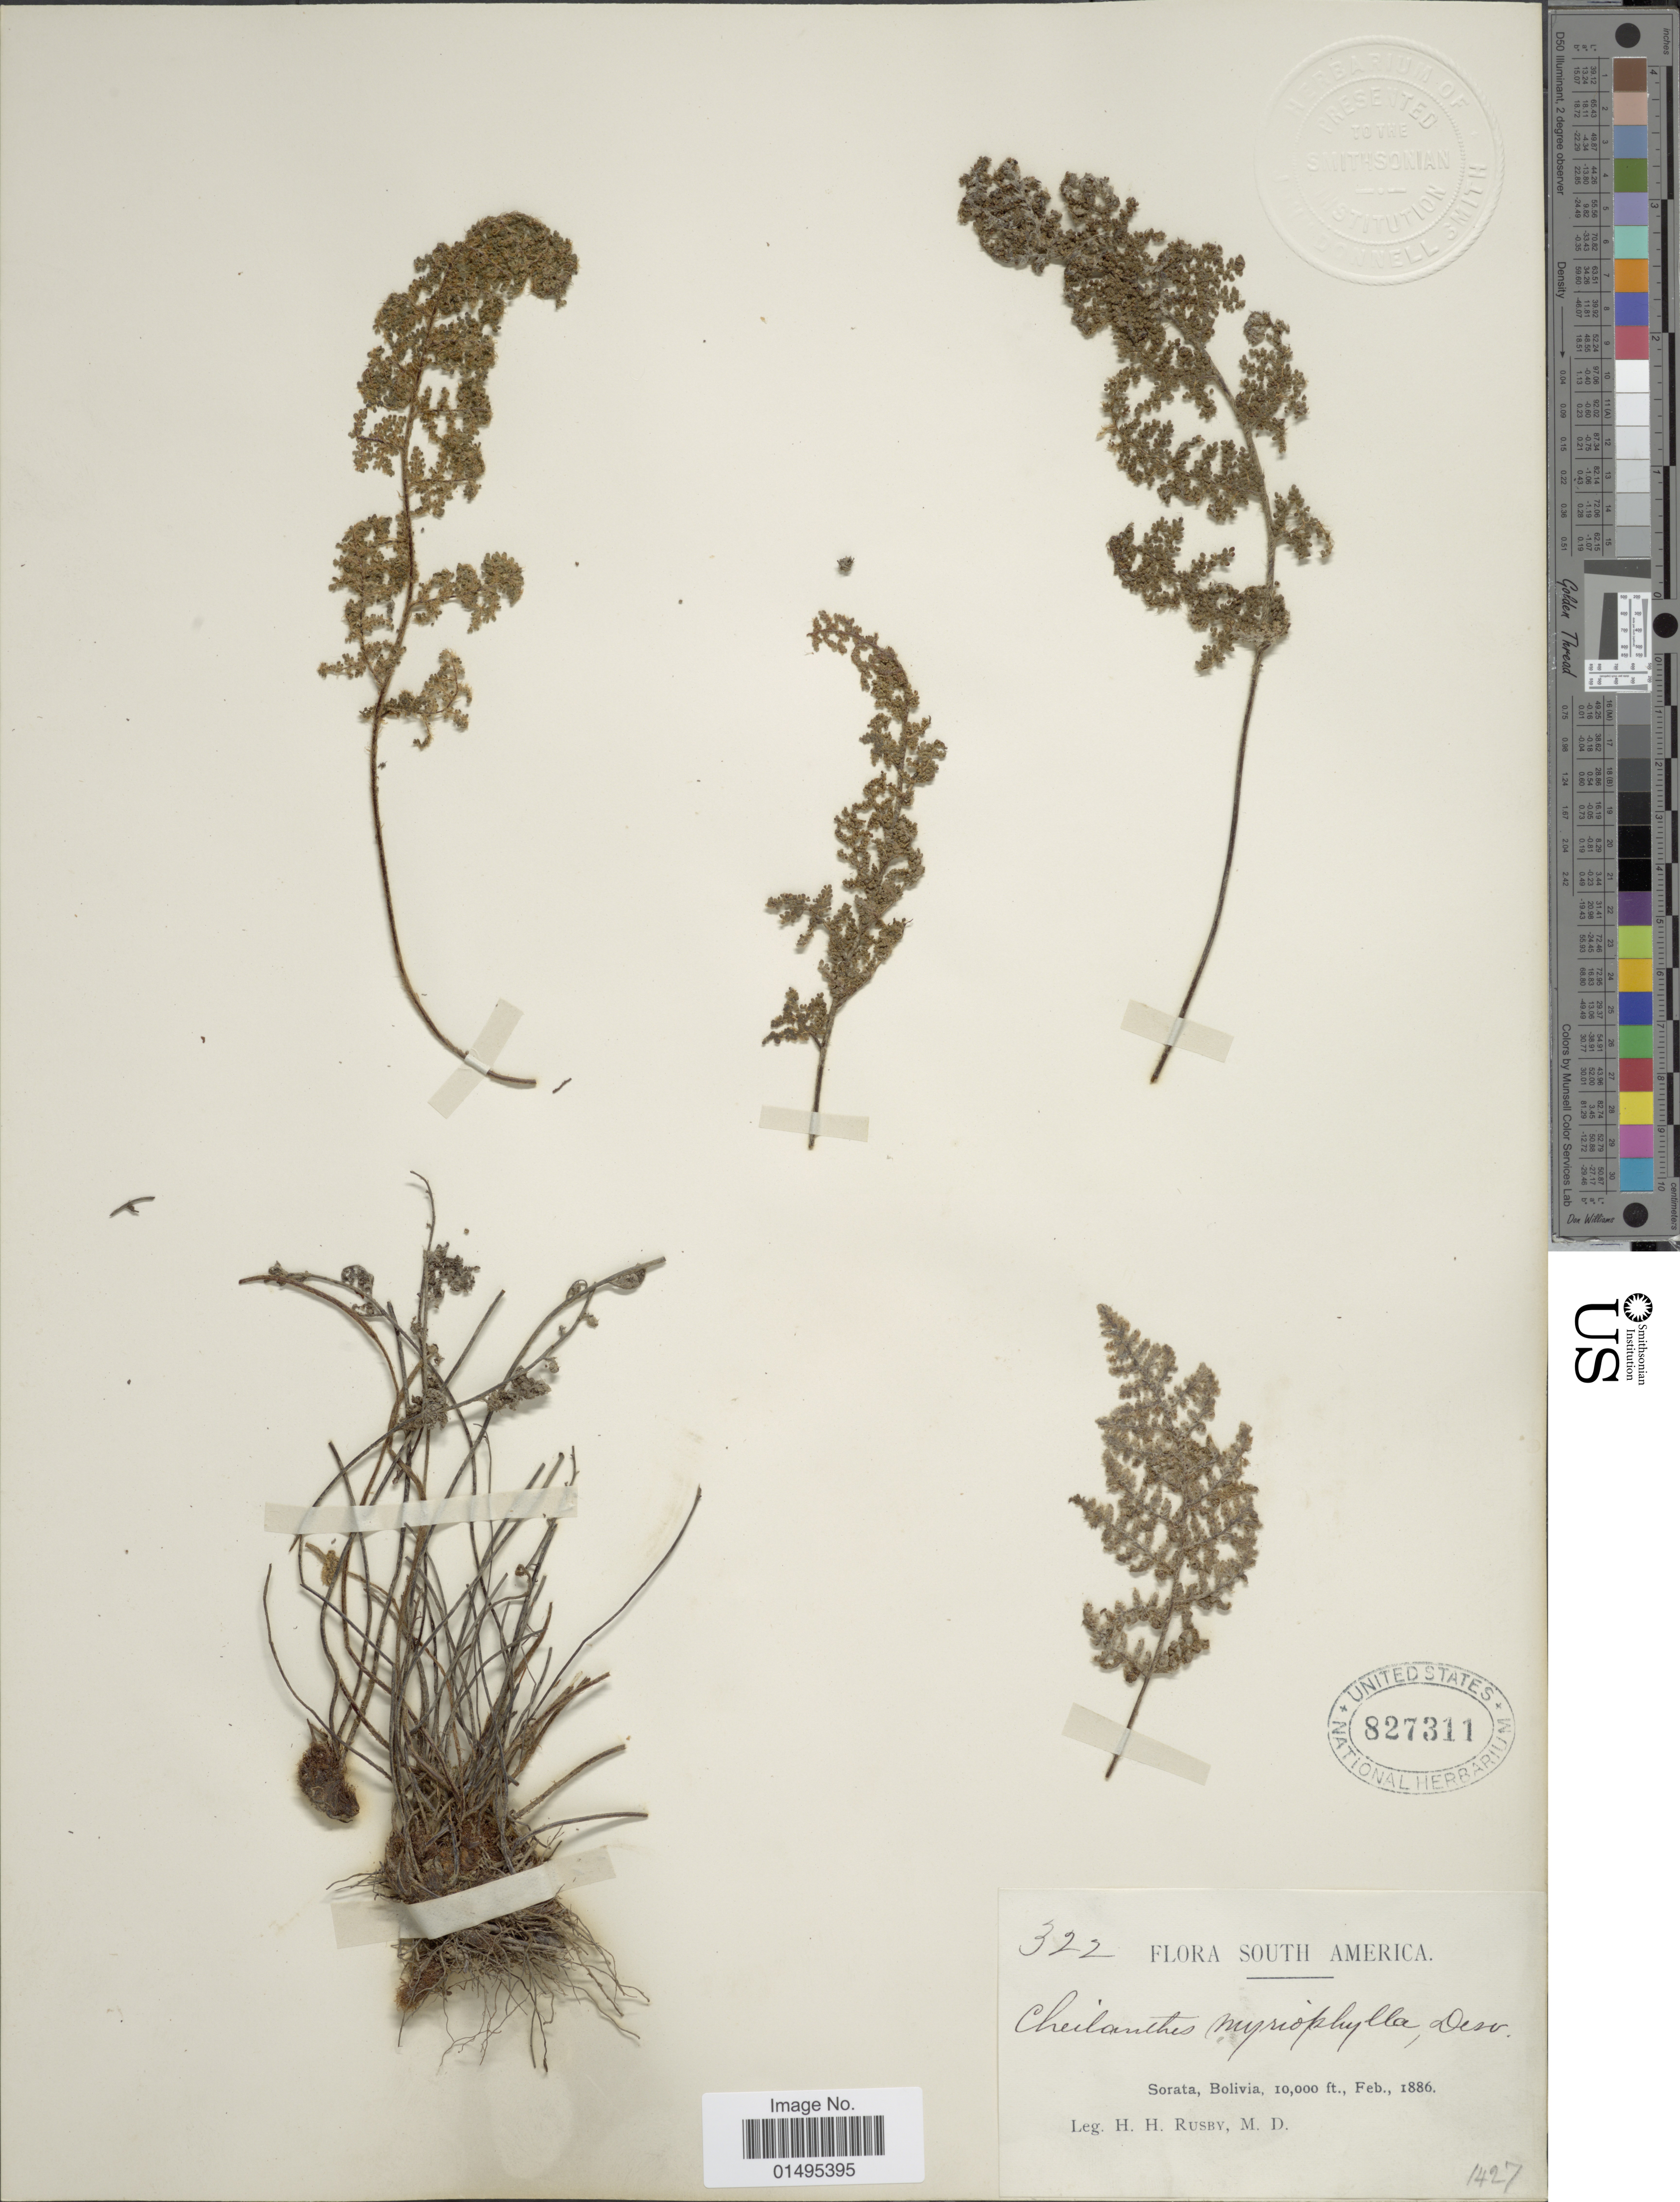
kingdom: Plantae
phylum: Tracheophyta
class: Polypodiopsida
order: Polypodiales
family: Pteridaceae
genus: Myriopteris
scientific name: Myriopteris myriophylla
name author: (Desv.) J. Sm.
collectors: H. H. Rusby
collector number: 322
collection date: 1886-02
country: Bolivia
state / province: La Páz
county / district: Larecaja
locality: Sorata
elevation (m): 3048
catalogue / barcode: US 827311